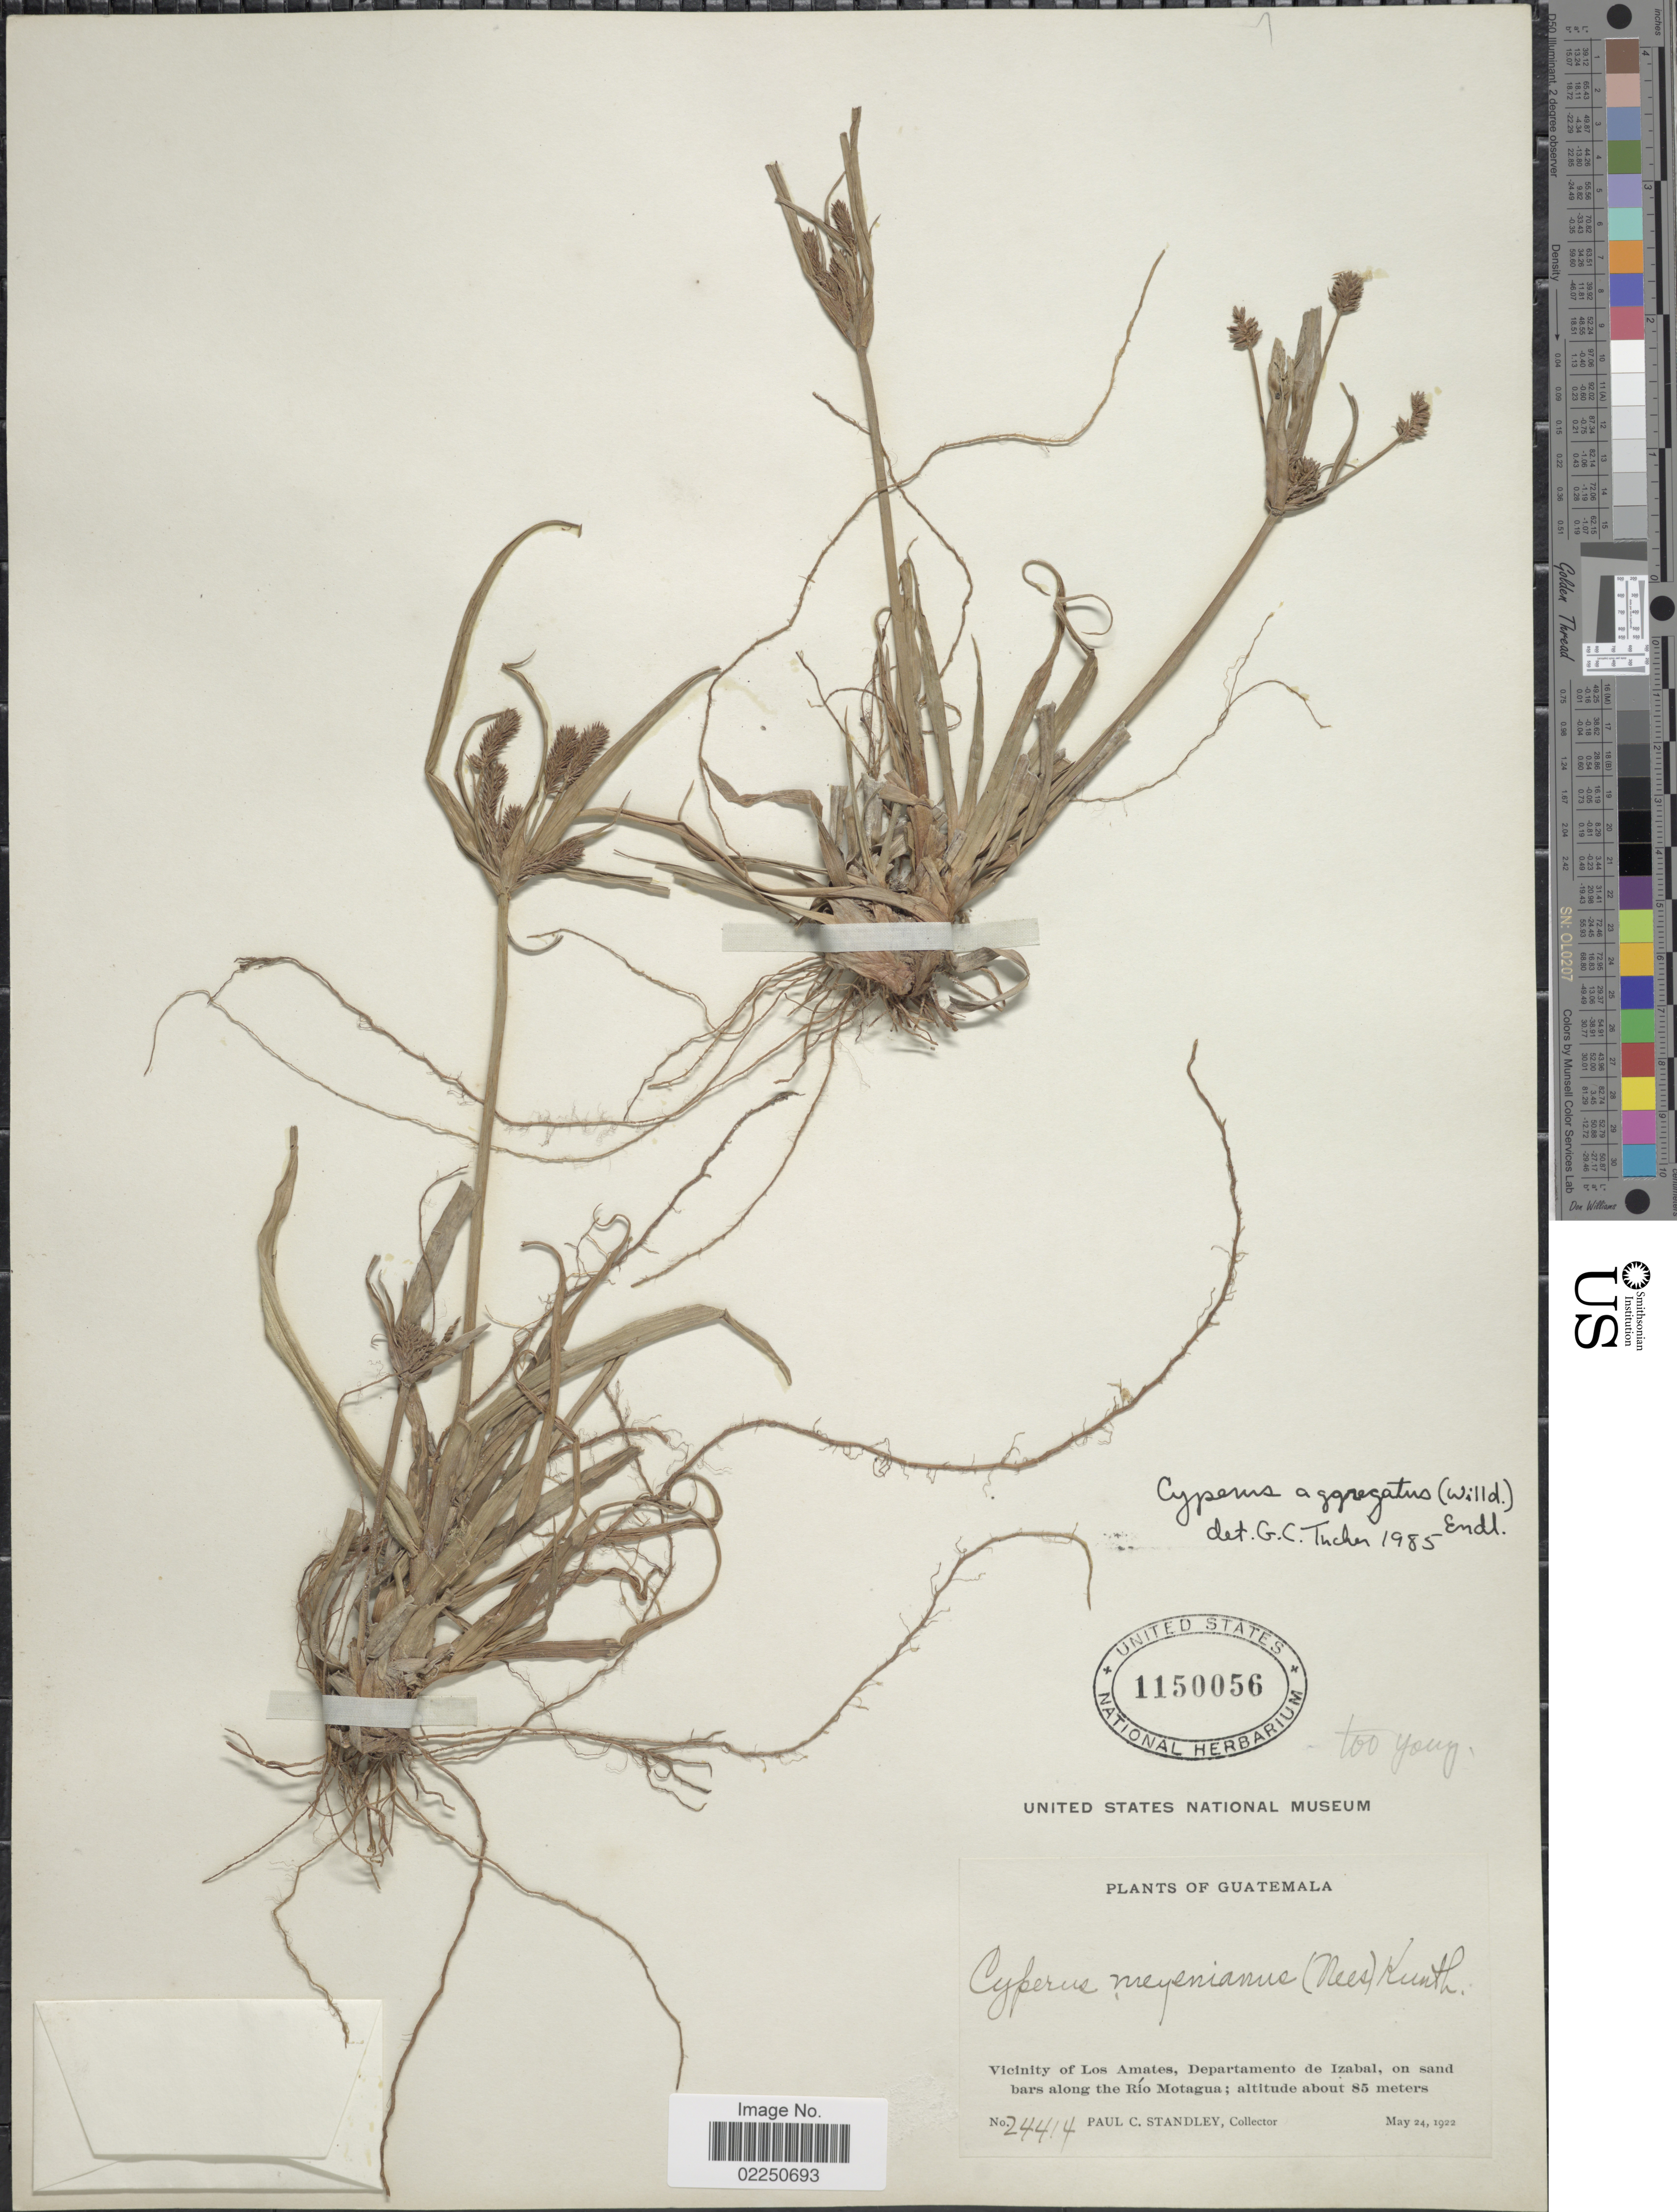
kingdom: Plantae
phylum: Tracheophyta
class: Liliopsida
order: Poales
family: Cyperaceae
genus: Cyperus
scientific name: Cyperus aggregatus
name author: (Willd.) Endl.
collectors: P. C. Standley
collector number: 24414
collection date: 1922-05-24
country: Guatemala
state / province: Izabal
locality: Vicinity of Los Amates, on sand bars along the Rio Motagua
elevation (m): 85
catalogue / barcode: US 1150056